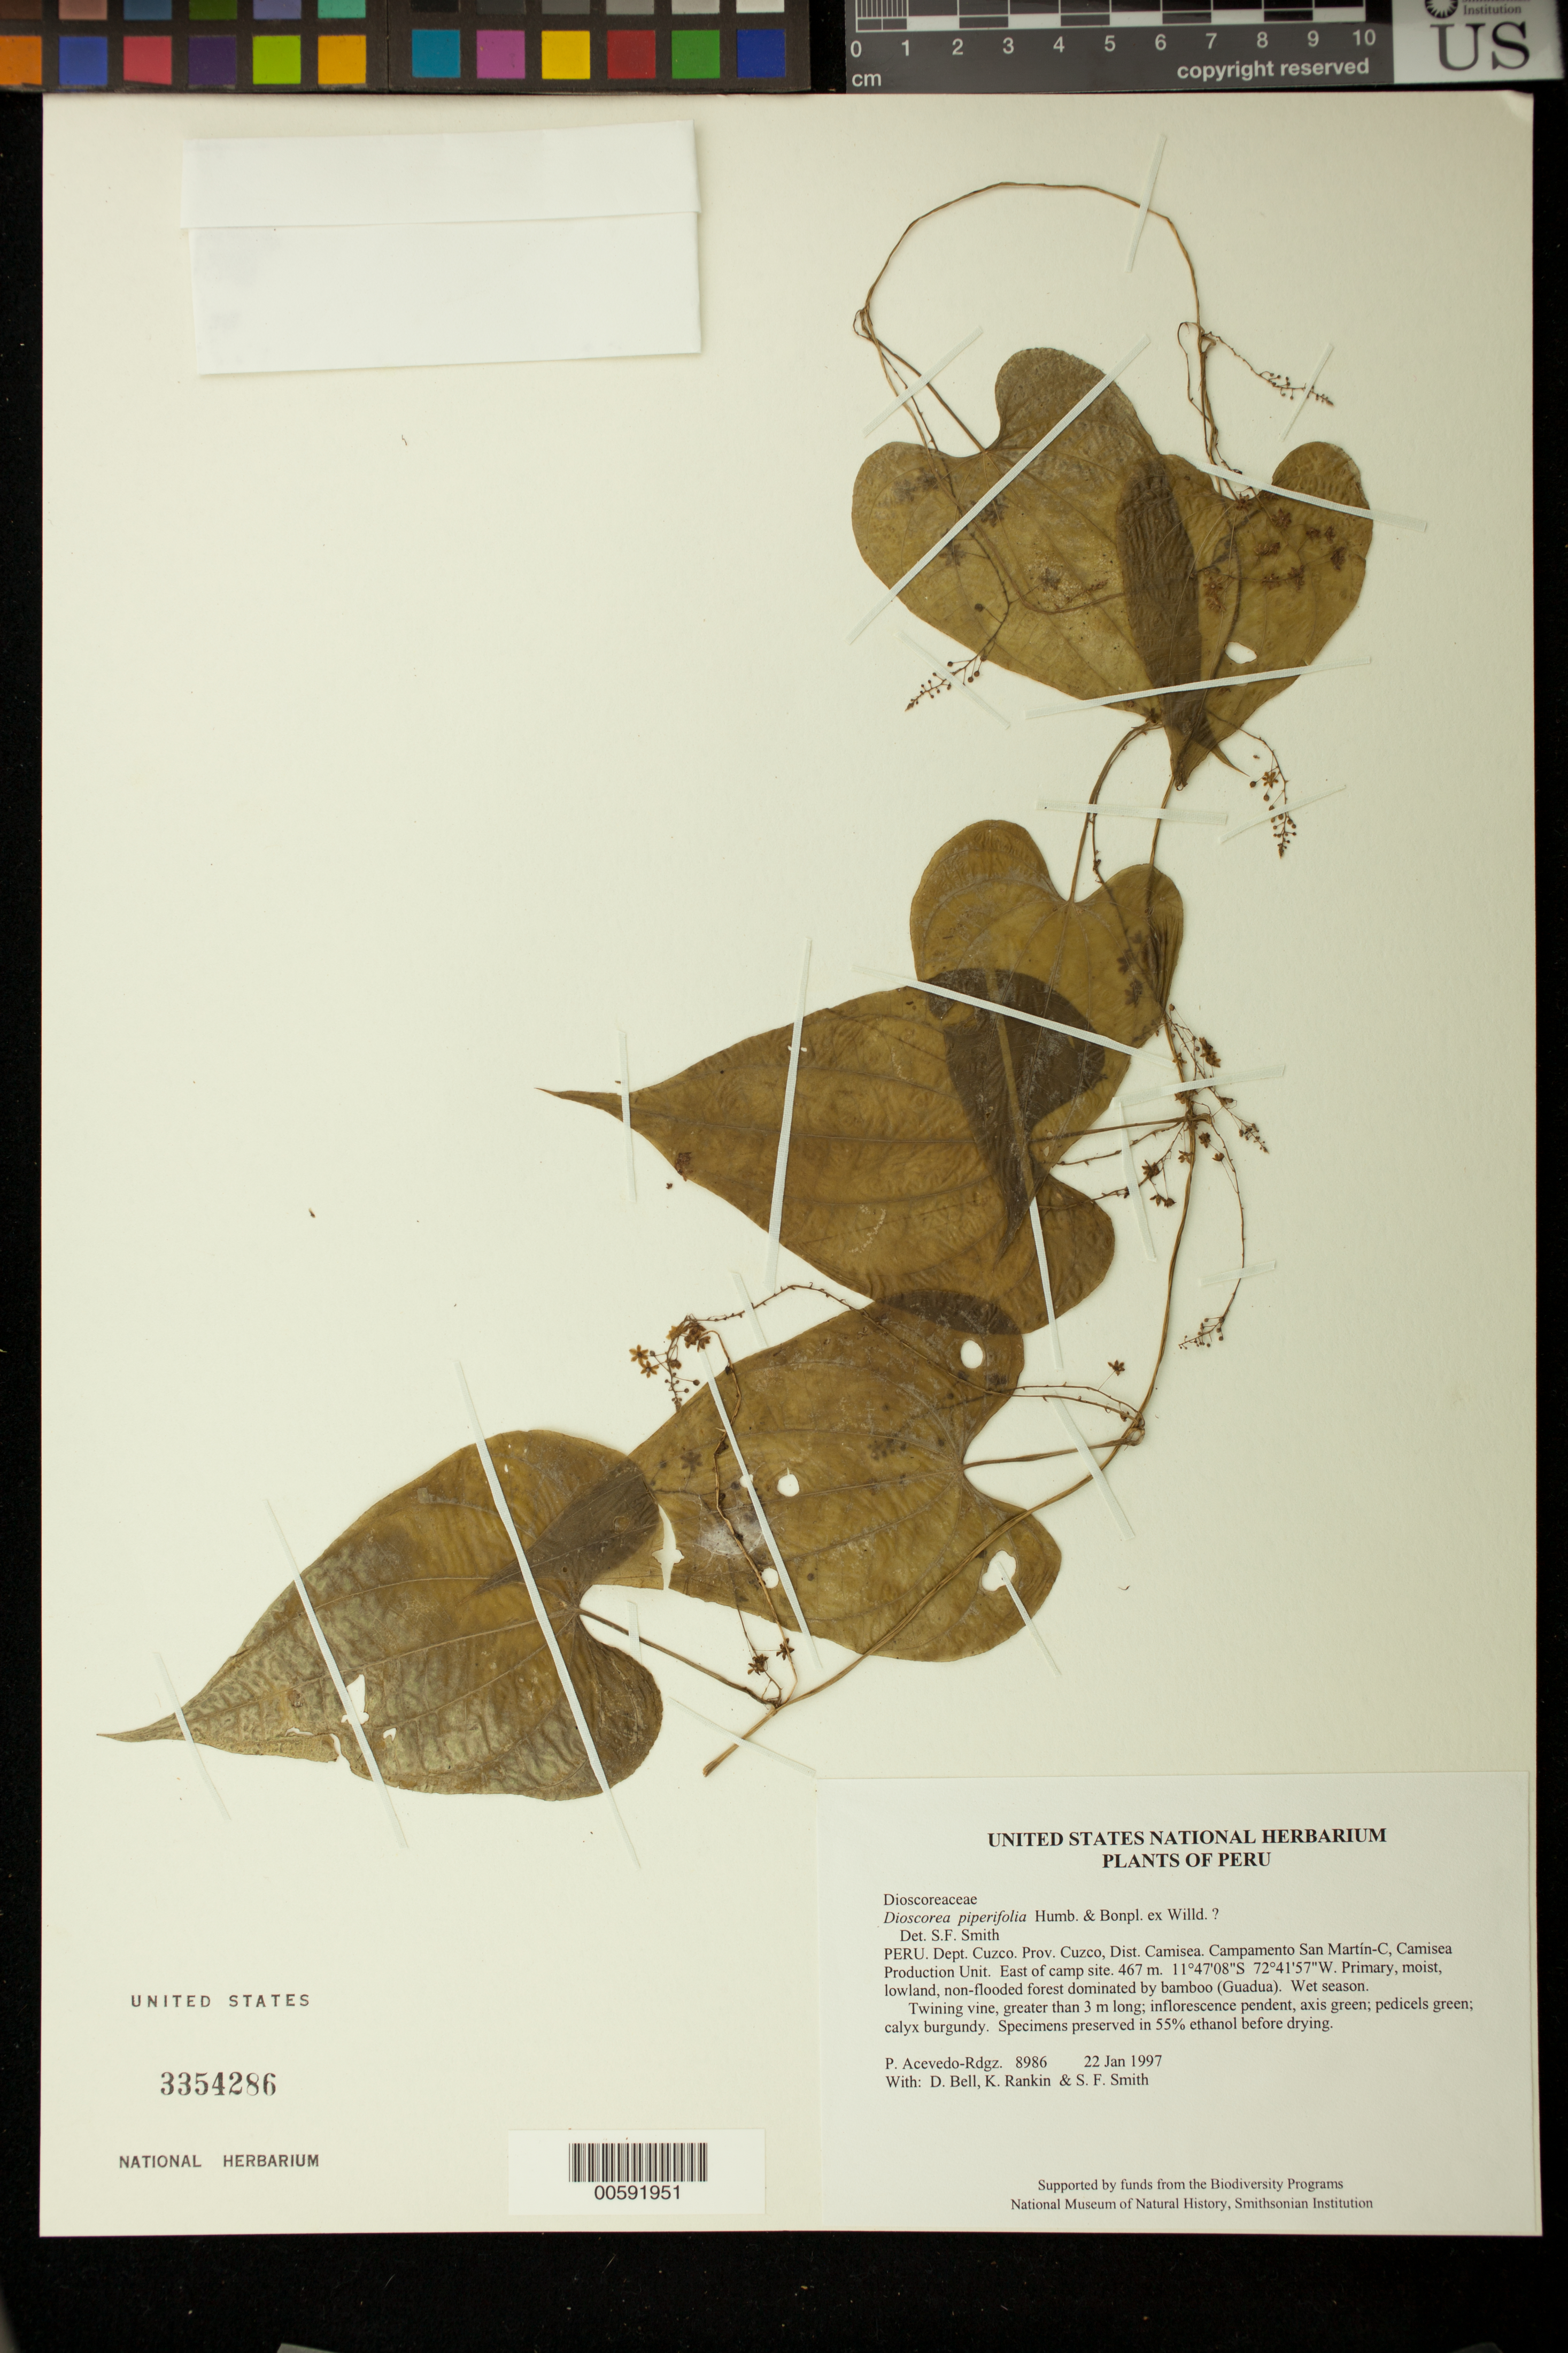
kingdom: Plantae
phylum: Tracheophyta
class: Liliopsida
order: Dioscoreales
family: Dioscoreaceae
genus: Dioscorea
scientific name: Dioscorea piperifolia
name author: Bonpl. ex Humb. & Willd.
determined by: Smith, Stephen F., (US), NMNH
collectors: P. Acevedo-Rodr., D. A. Bell, K. B. Rankin & S.F. Smith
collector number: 8986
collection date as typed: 22 Jan 1997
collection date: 1997-01-22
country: Peru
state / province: Cusco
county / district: Cusco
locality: Districto Camisea, Campamento San Martín-C, Camisea Production Unit. East of camp site.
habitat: Primary, moist, lowland, non-flooded forest dominated by bamboo (Guadua). Wet season.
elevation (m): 467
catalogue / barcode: US 3354286